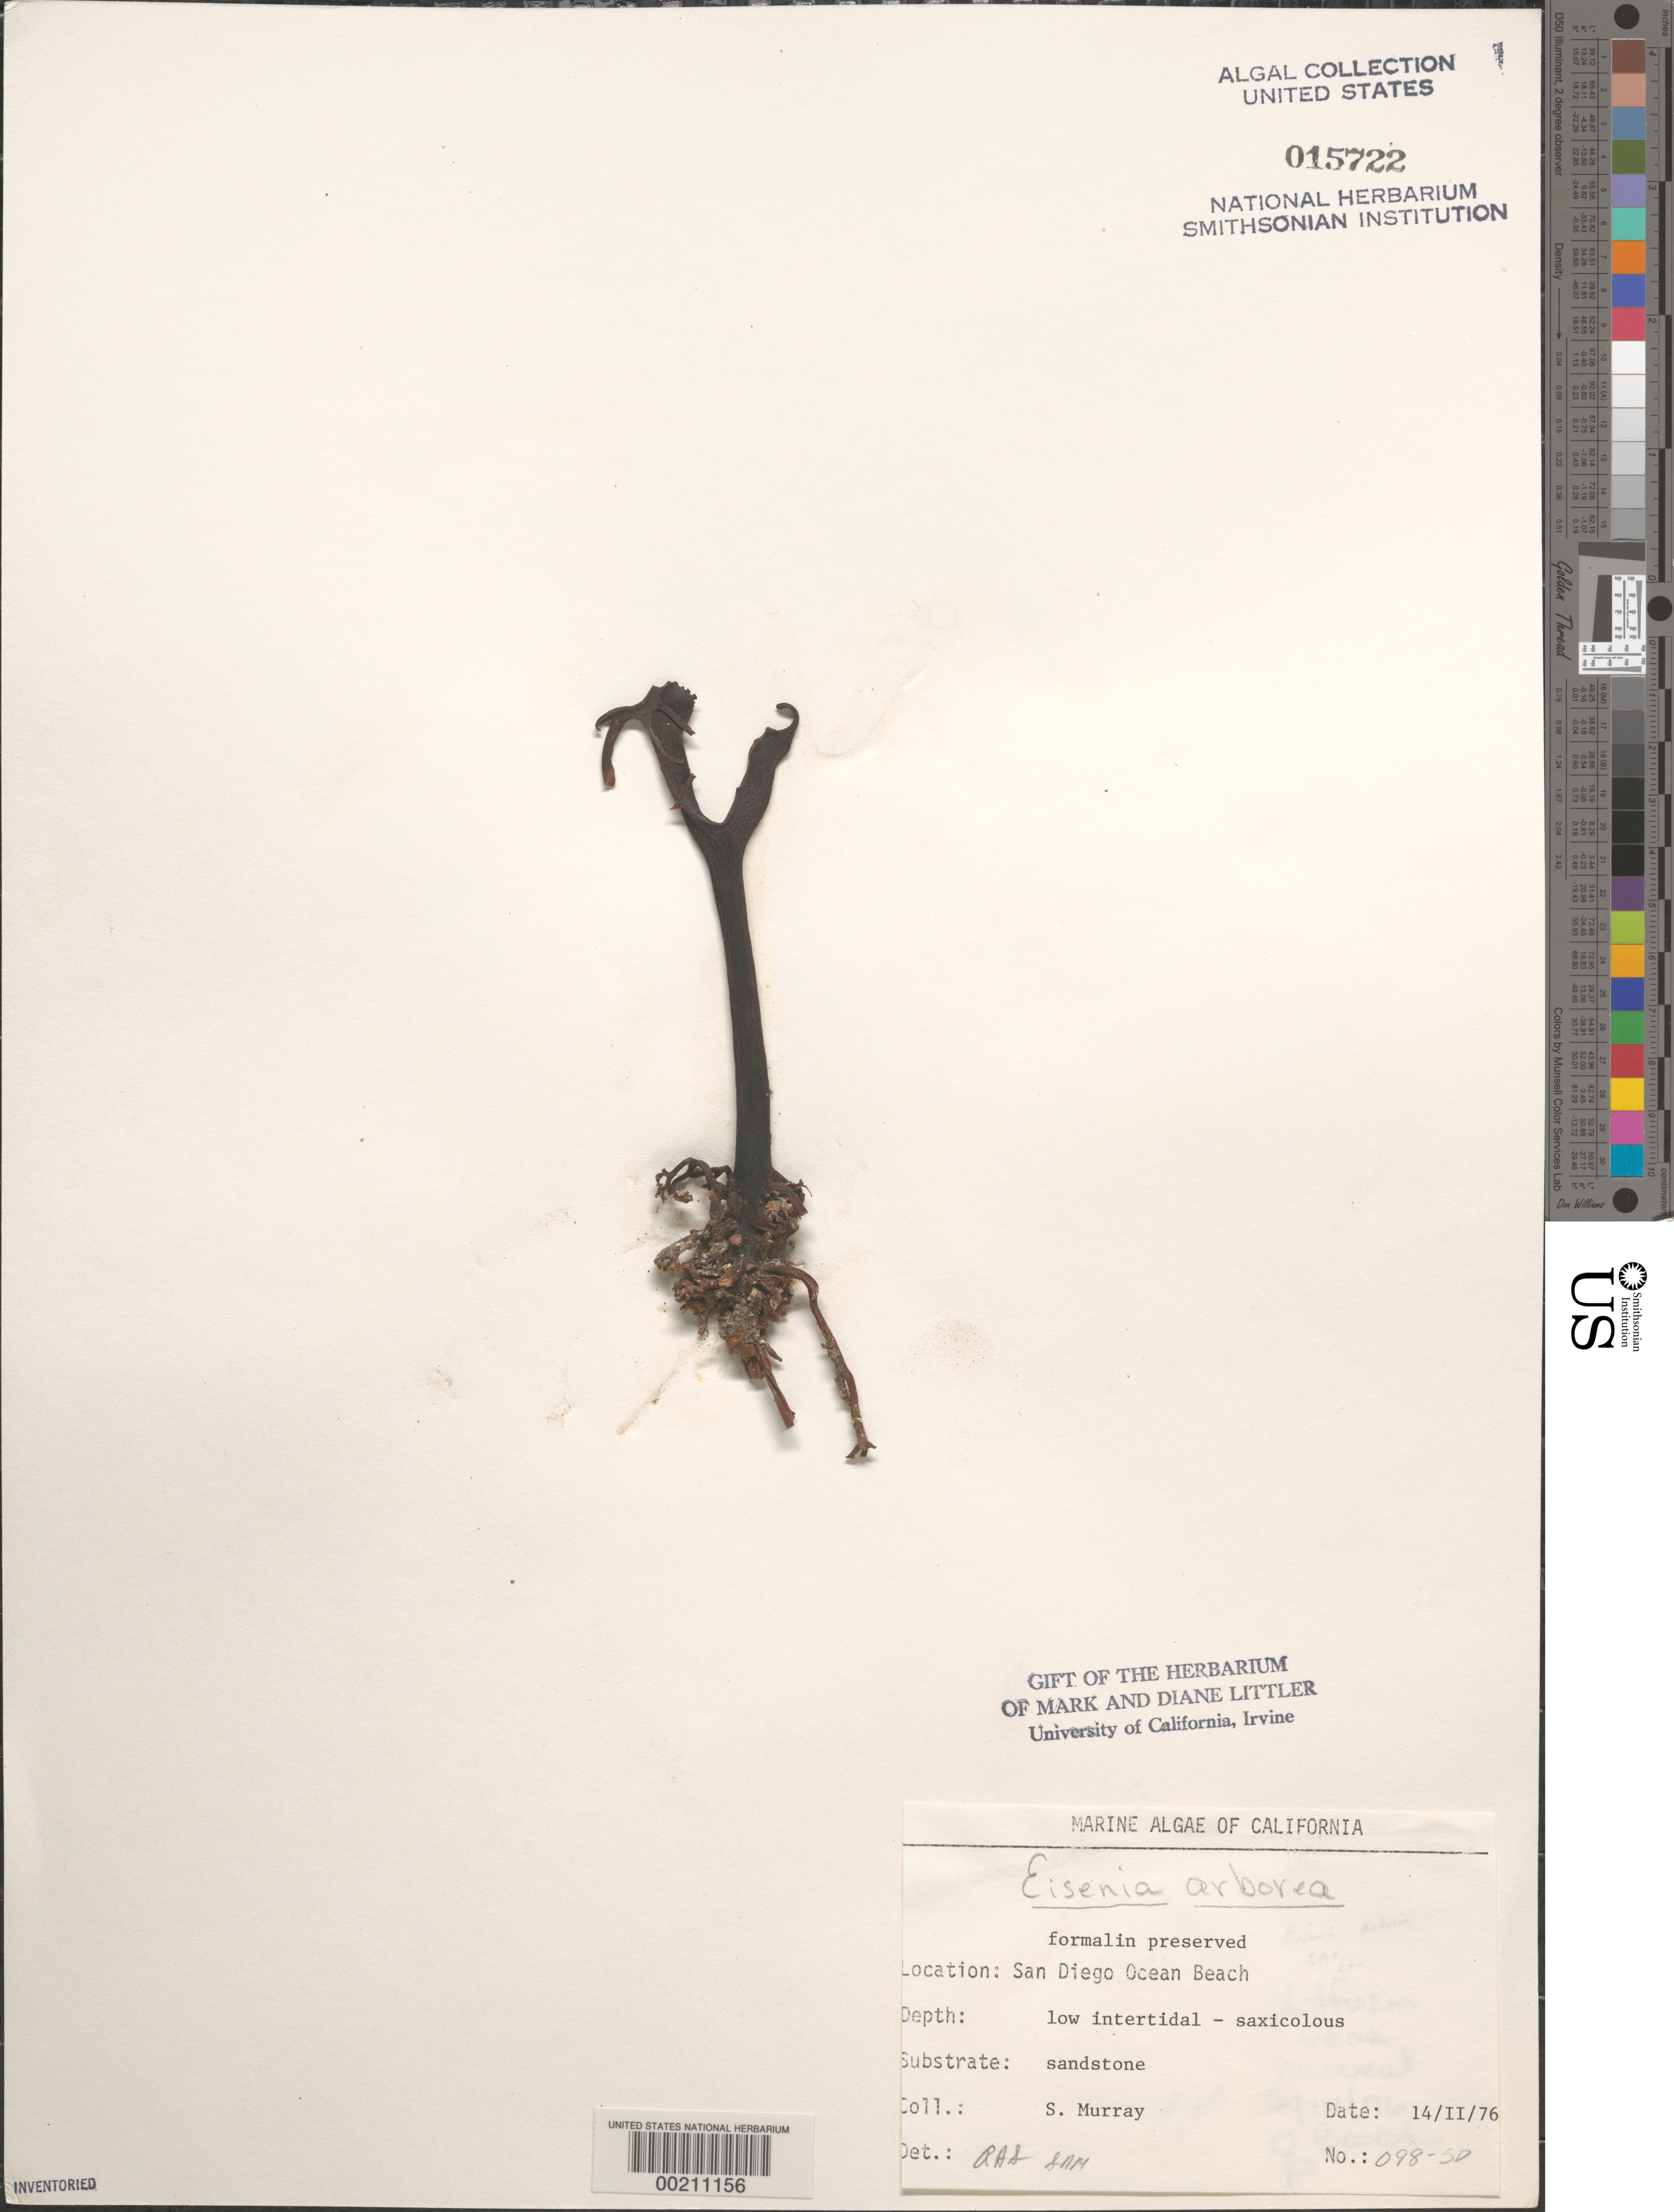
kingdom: Chromista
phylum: Ochrophyta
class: Phaeophyceae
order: Laminariales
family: Lessoniaceae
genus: Eisenia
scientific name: Eisenia arborea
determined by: Sims, Robert H.; Murray, S. N.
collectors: S. N. Murray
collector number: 098-sd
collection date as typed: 14 Feb 1976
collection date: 1976-02-14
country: United States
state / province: California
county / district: San Diego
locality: Ocean Beach, end of Del Monte Street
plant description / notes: BLM-SOCALBIGHT Rocky Intertidal Survey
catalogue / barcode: US 15722